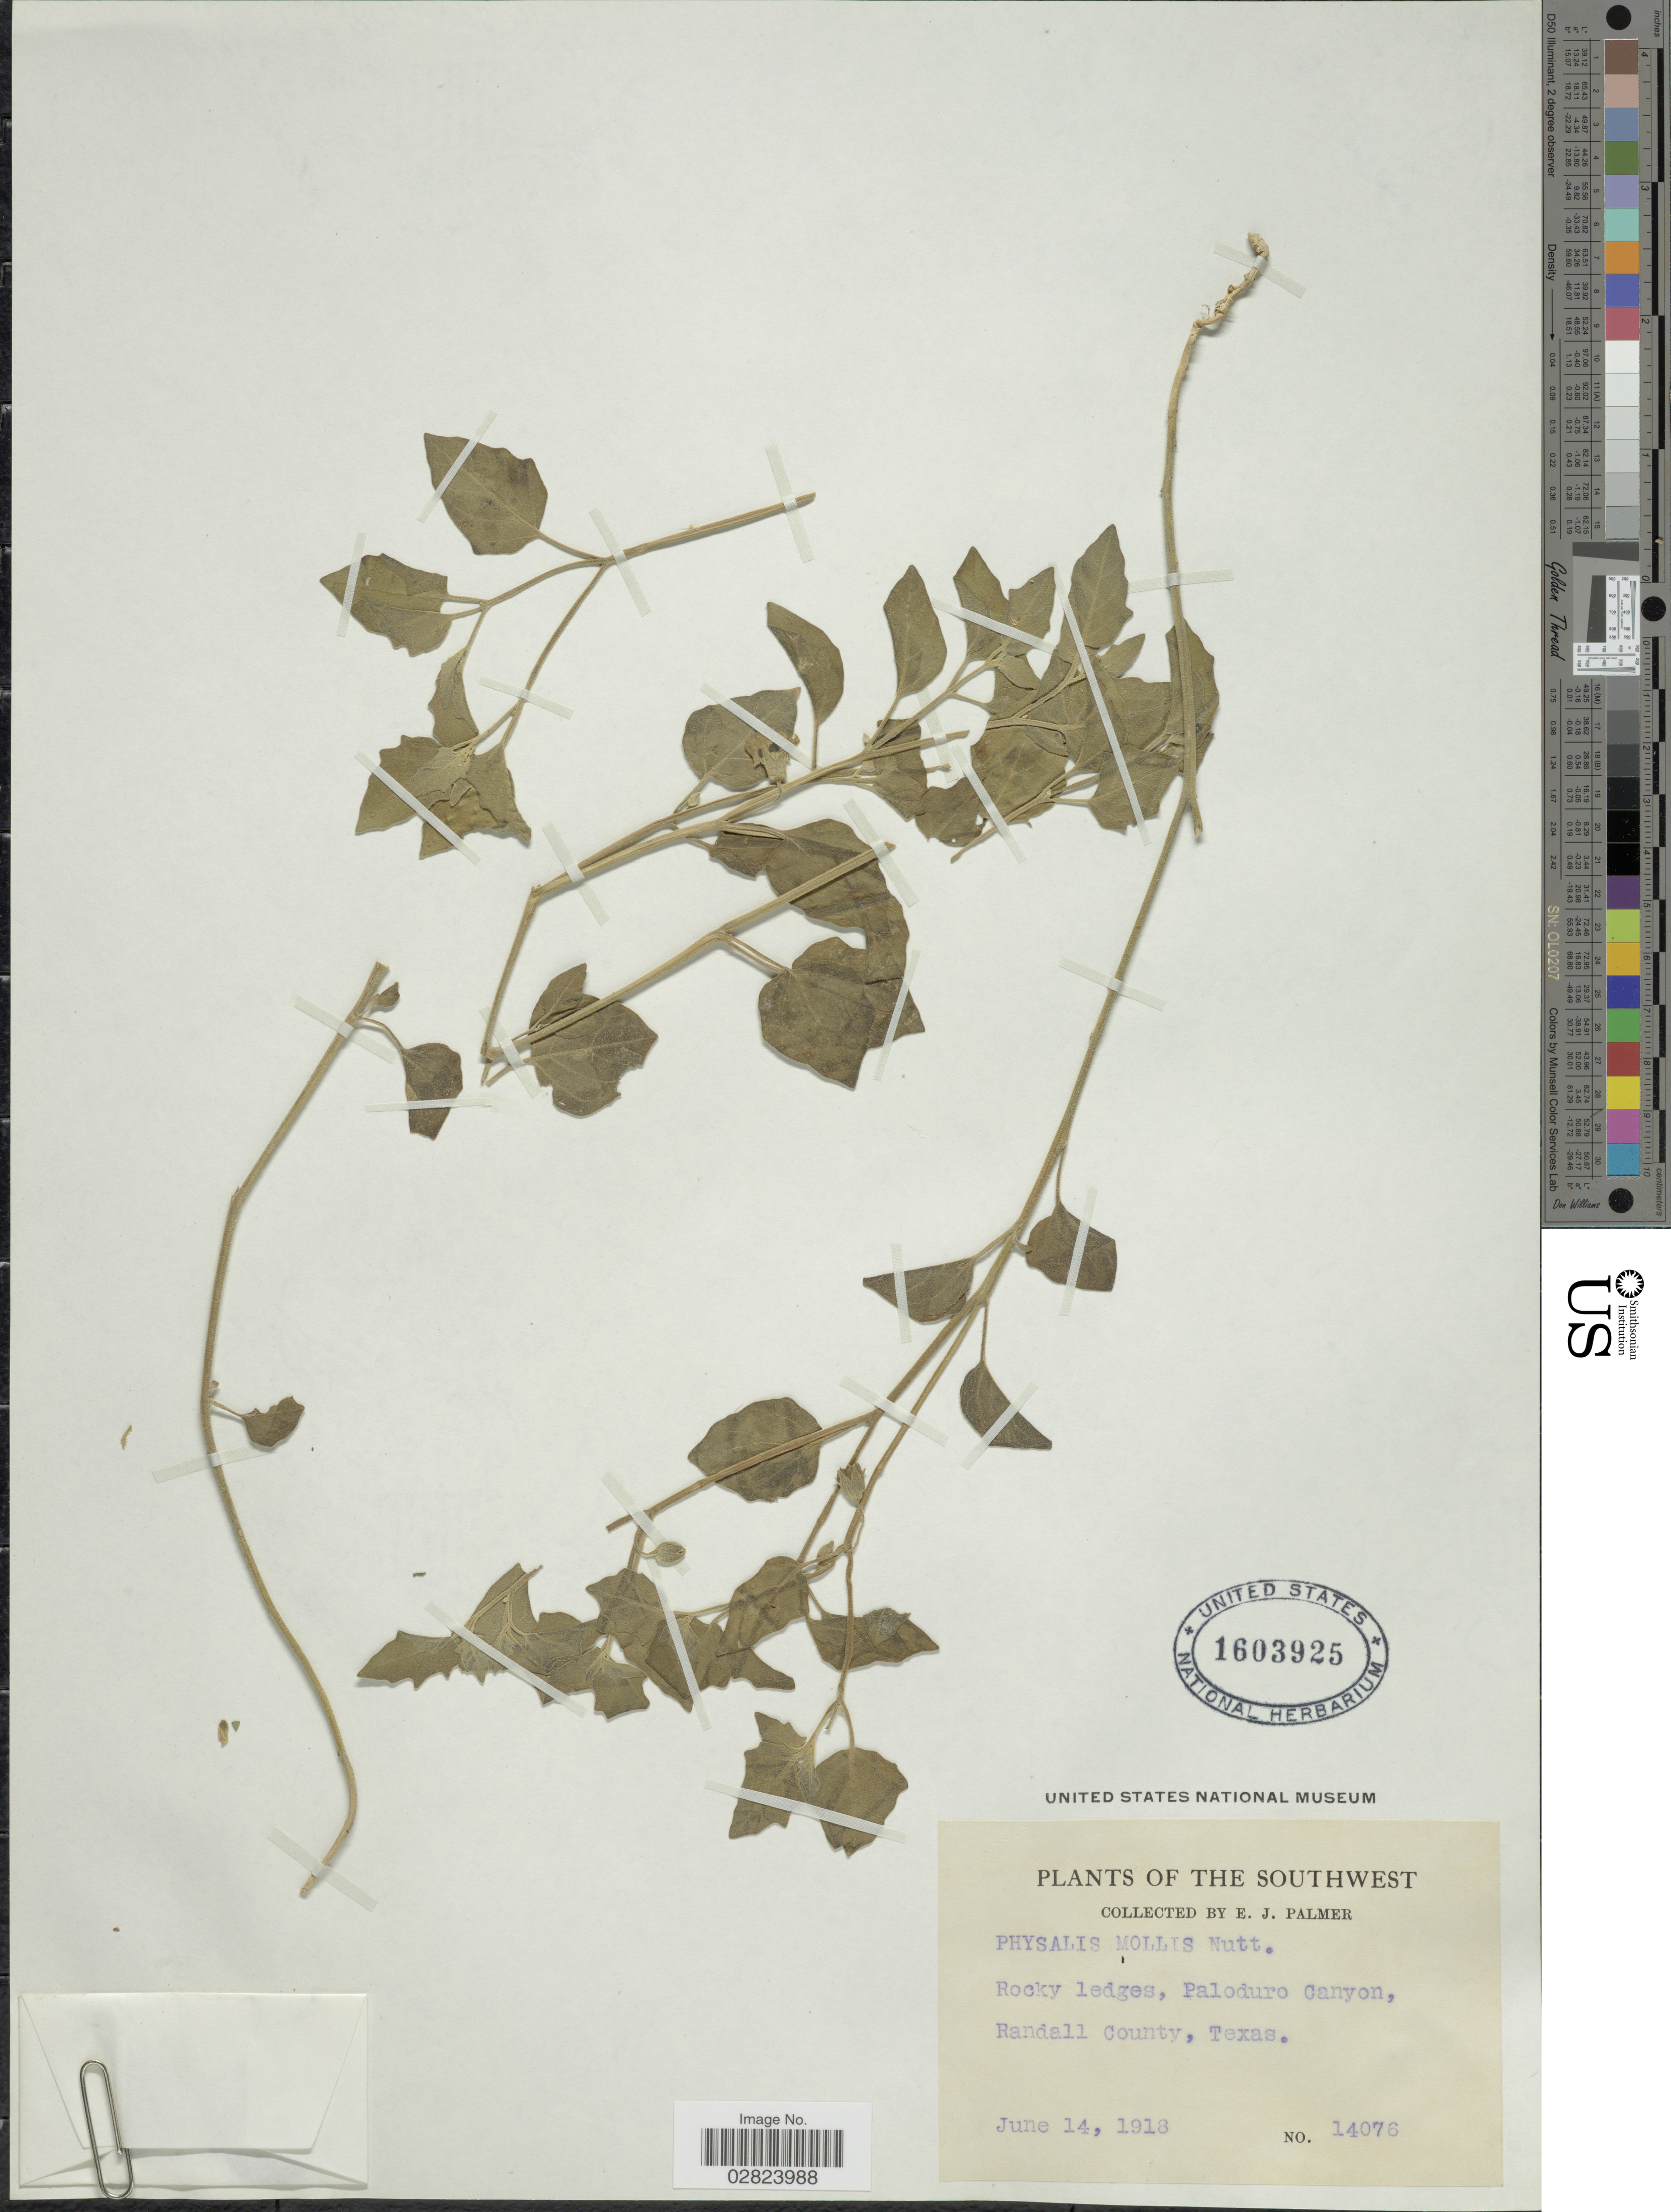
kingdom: Plantae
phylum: Tracheophyta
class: Magnoliopsida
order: Solanales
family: Solanaceae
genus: Physalis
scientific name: Physalis mollis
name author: Nutt.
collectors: E. J. Palmer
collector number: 14076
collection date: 1918-06-14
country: United States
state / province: Texas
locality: The Southwest. Paloduro Canyon, Randall County.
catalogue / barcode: US 1603925